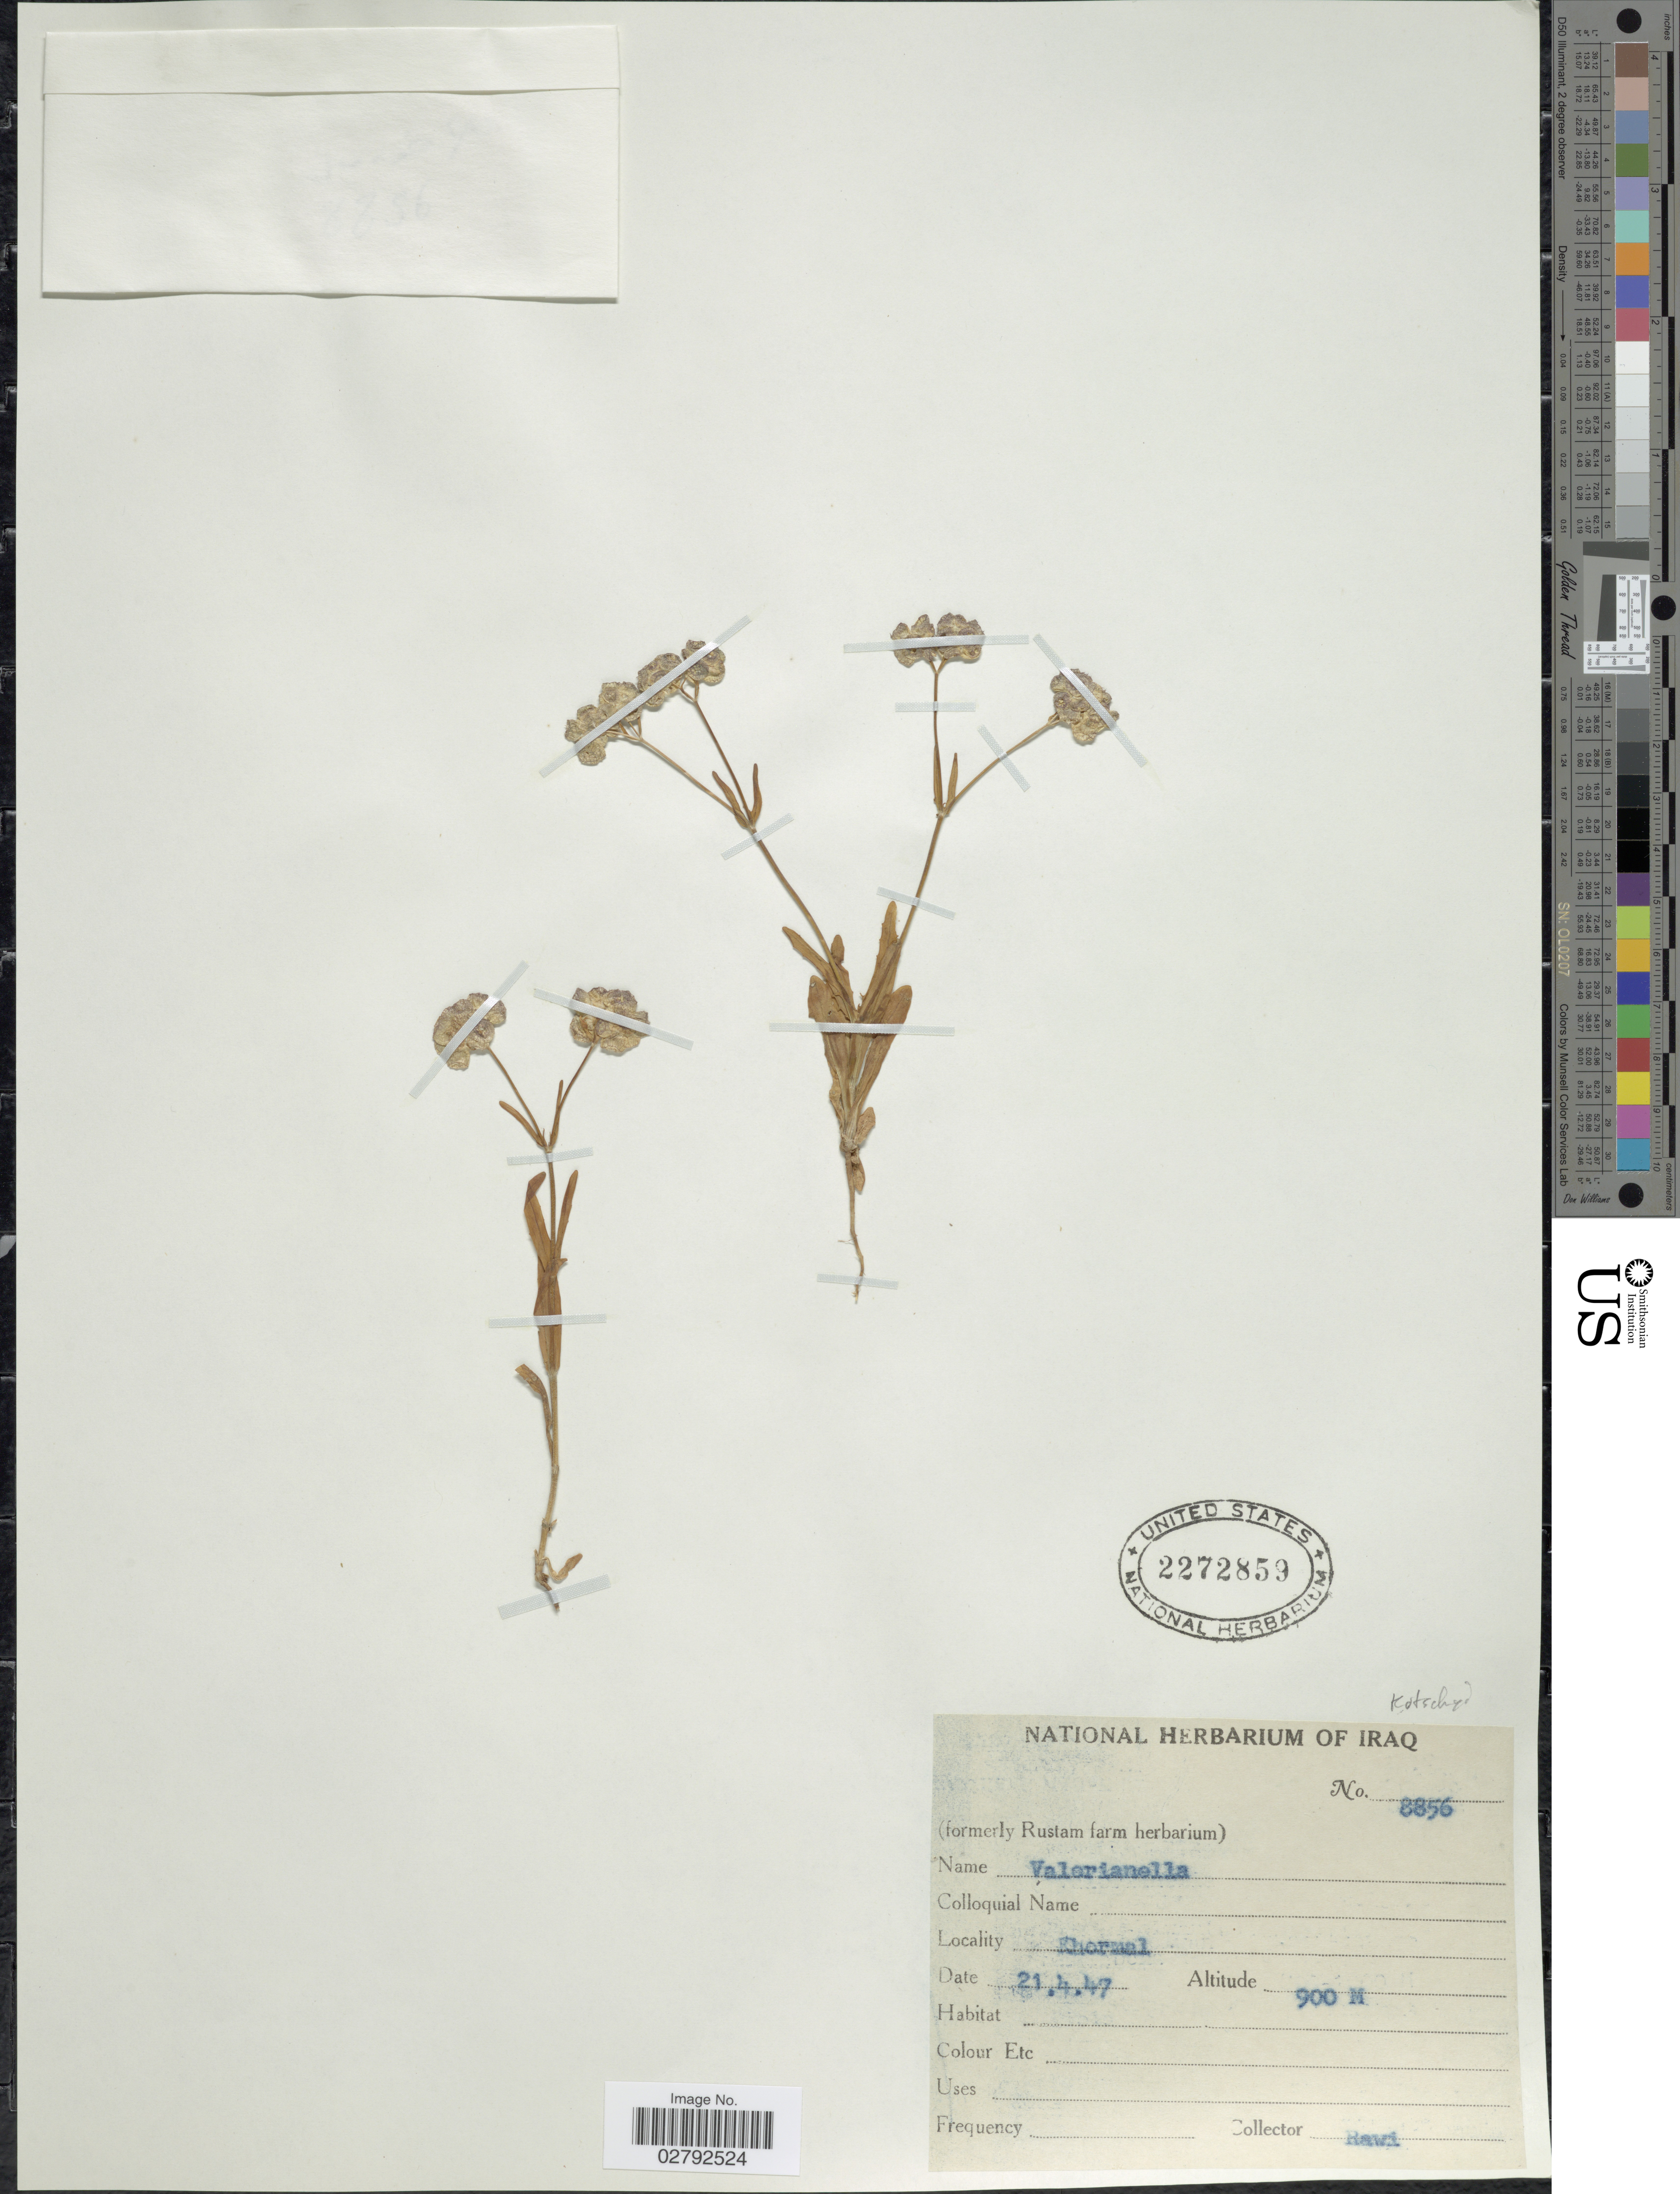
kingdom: Plantae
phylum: Tracheophyta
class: Magnoliopsida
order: Dipsacales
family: Caprifoliaceae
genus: Valerianella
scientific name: Valerianella kotschyi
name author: Boiss.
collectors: -. Rawi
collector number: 8856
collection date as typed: Transcribed d/m/y: 21/4/47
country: Iraq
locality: Khormal.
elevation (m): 900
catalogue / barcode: US 2272859